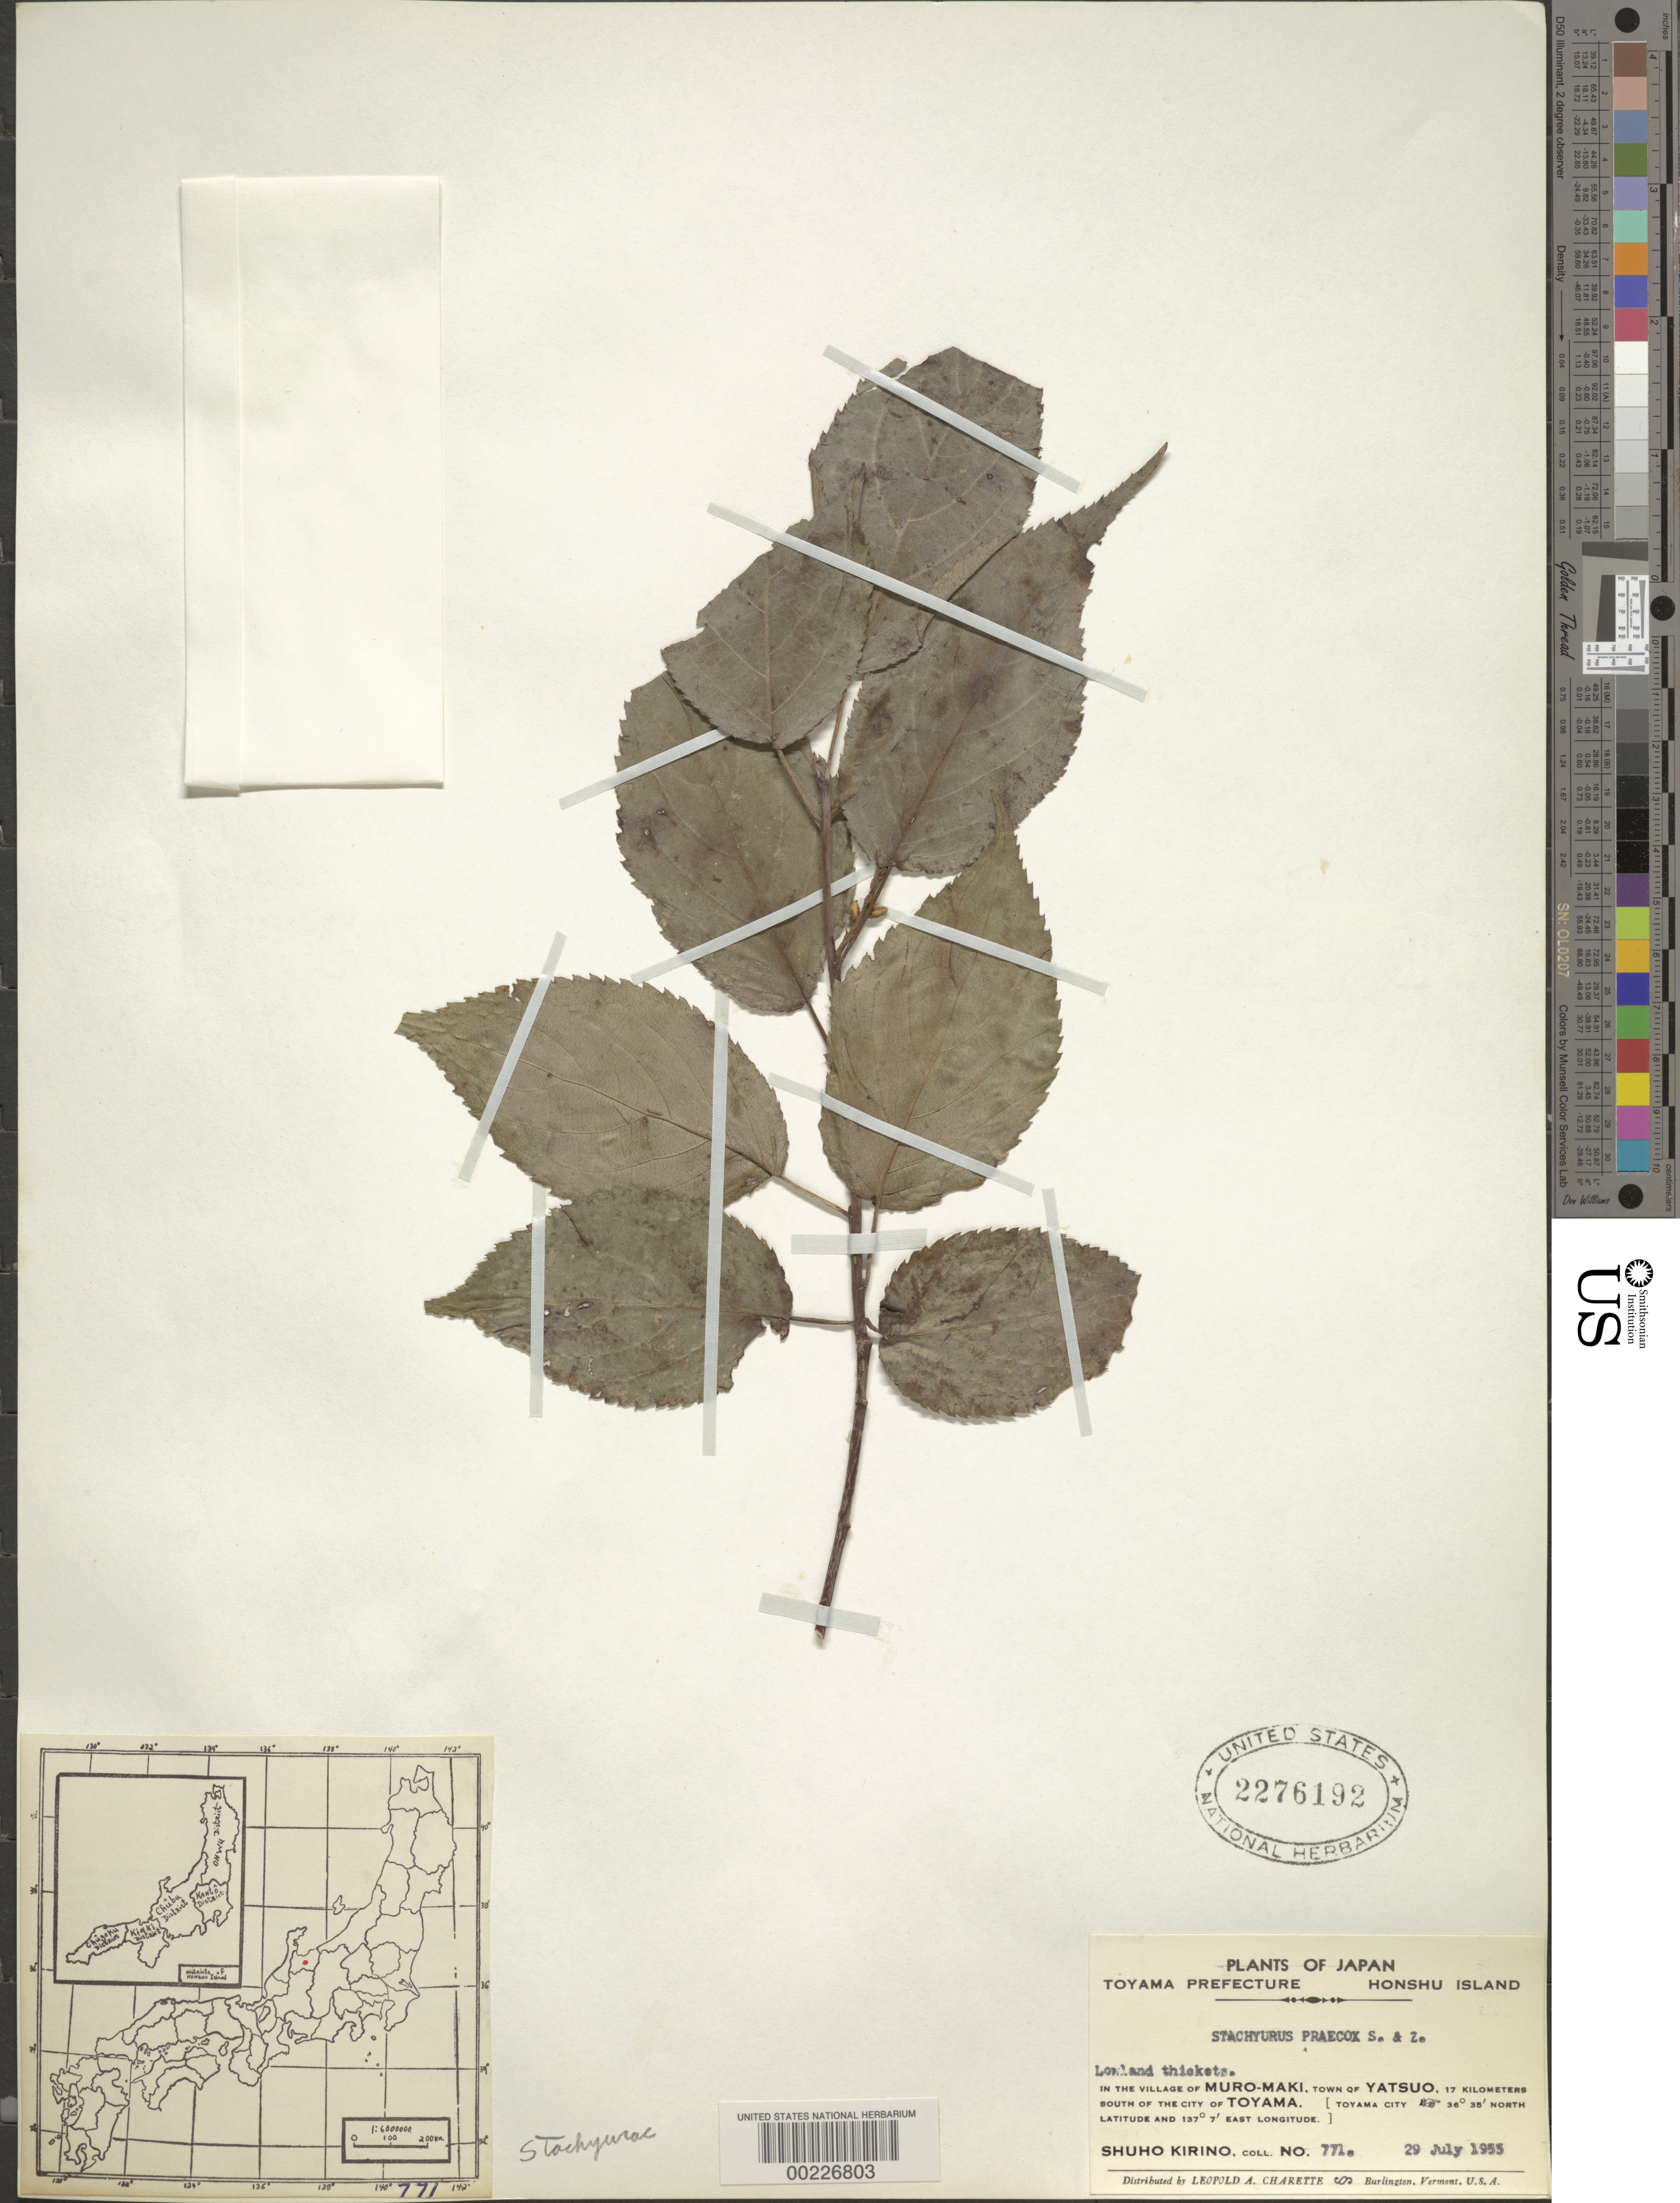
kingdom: Plantae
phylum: Tracheophyta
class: Magnoliopsida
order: Crossosomatales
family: Stachyuraceae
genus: Stachyurus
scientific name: Stachyurus praecox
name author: Siebold & Zucc.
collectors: S. Kirino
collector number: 771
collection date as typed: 29 Jul 1955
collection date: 1955-07-29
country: Japan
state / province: Toyama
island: Honshu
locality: Village of muro-maki, town of yatsuo, 17 km s of toyama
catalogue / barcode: US 2276192